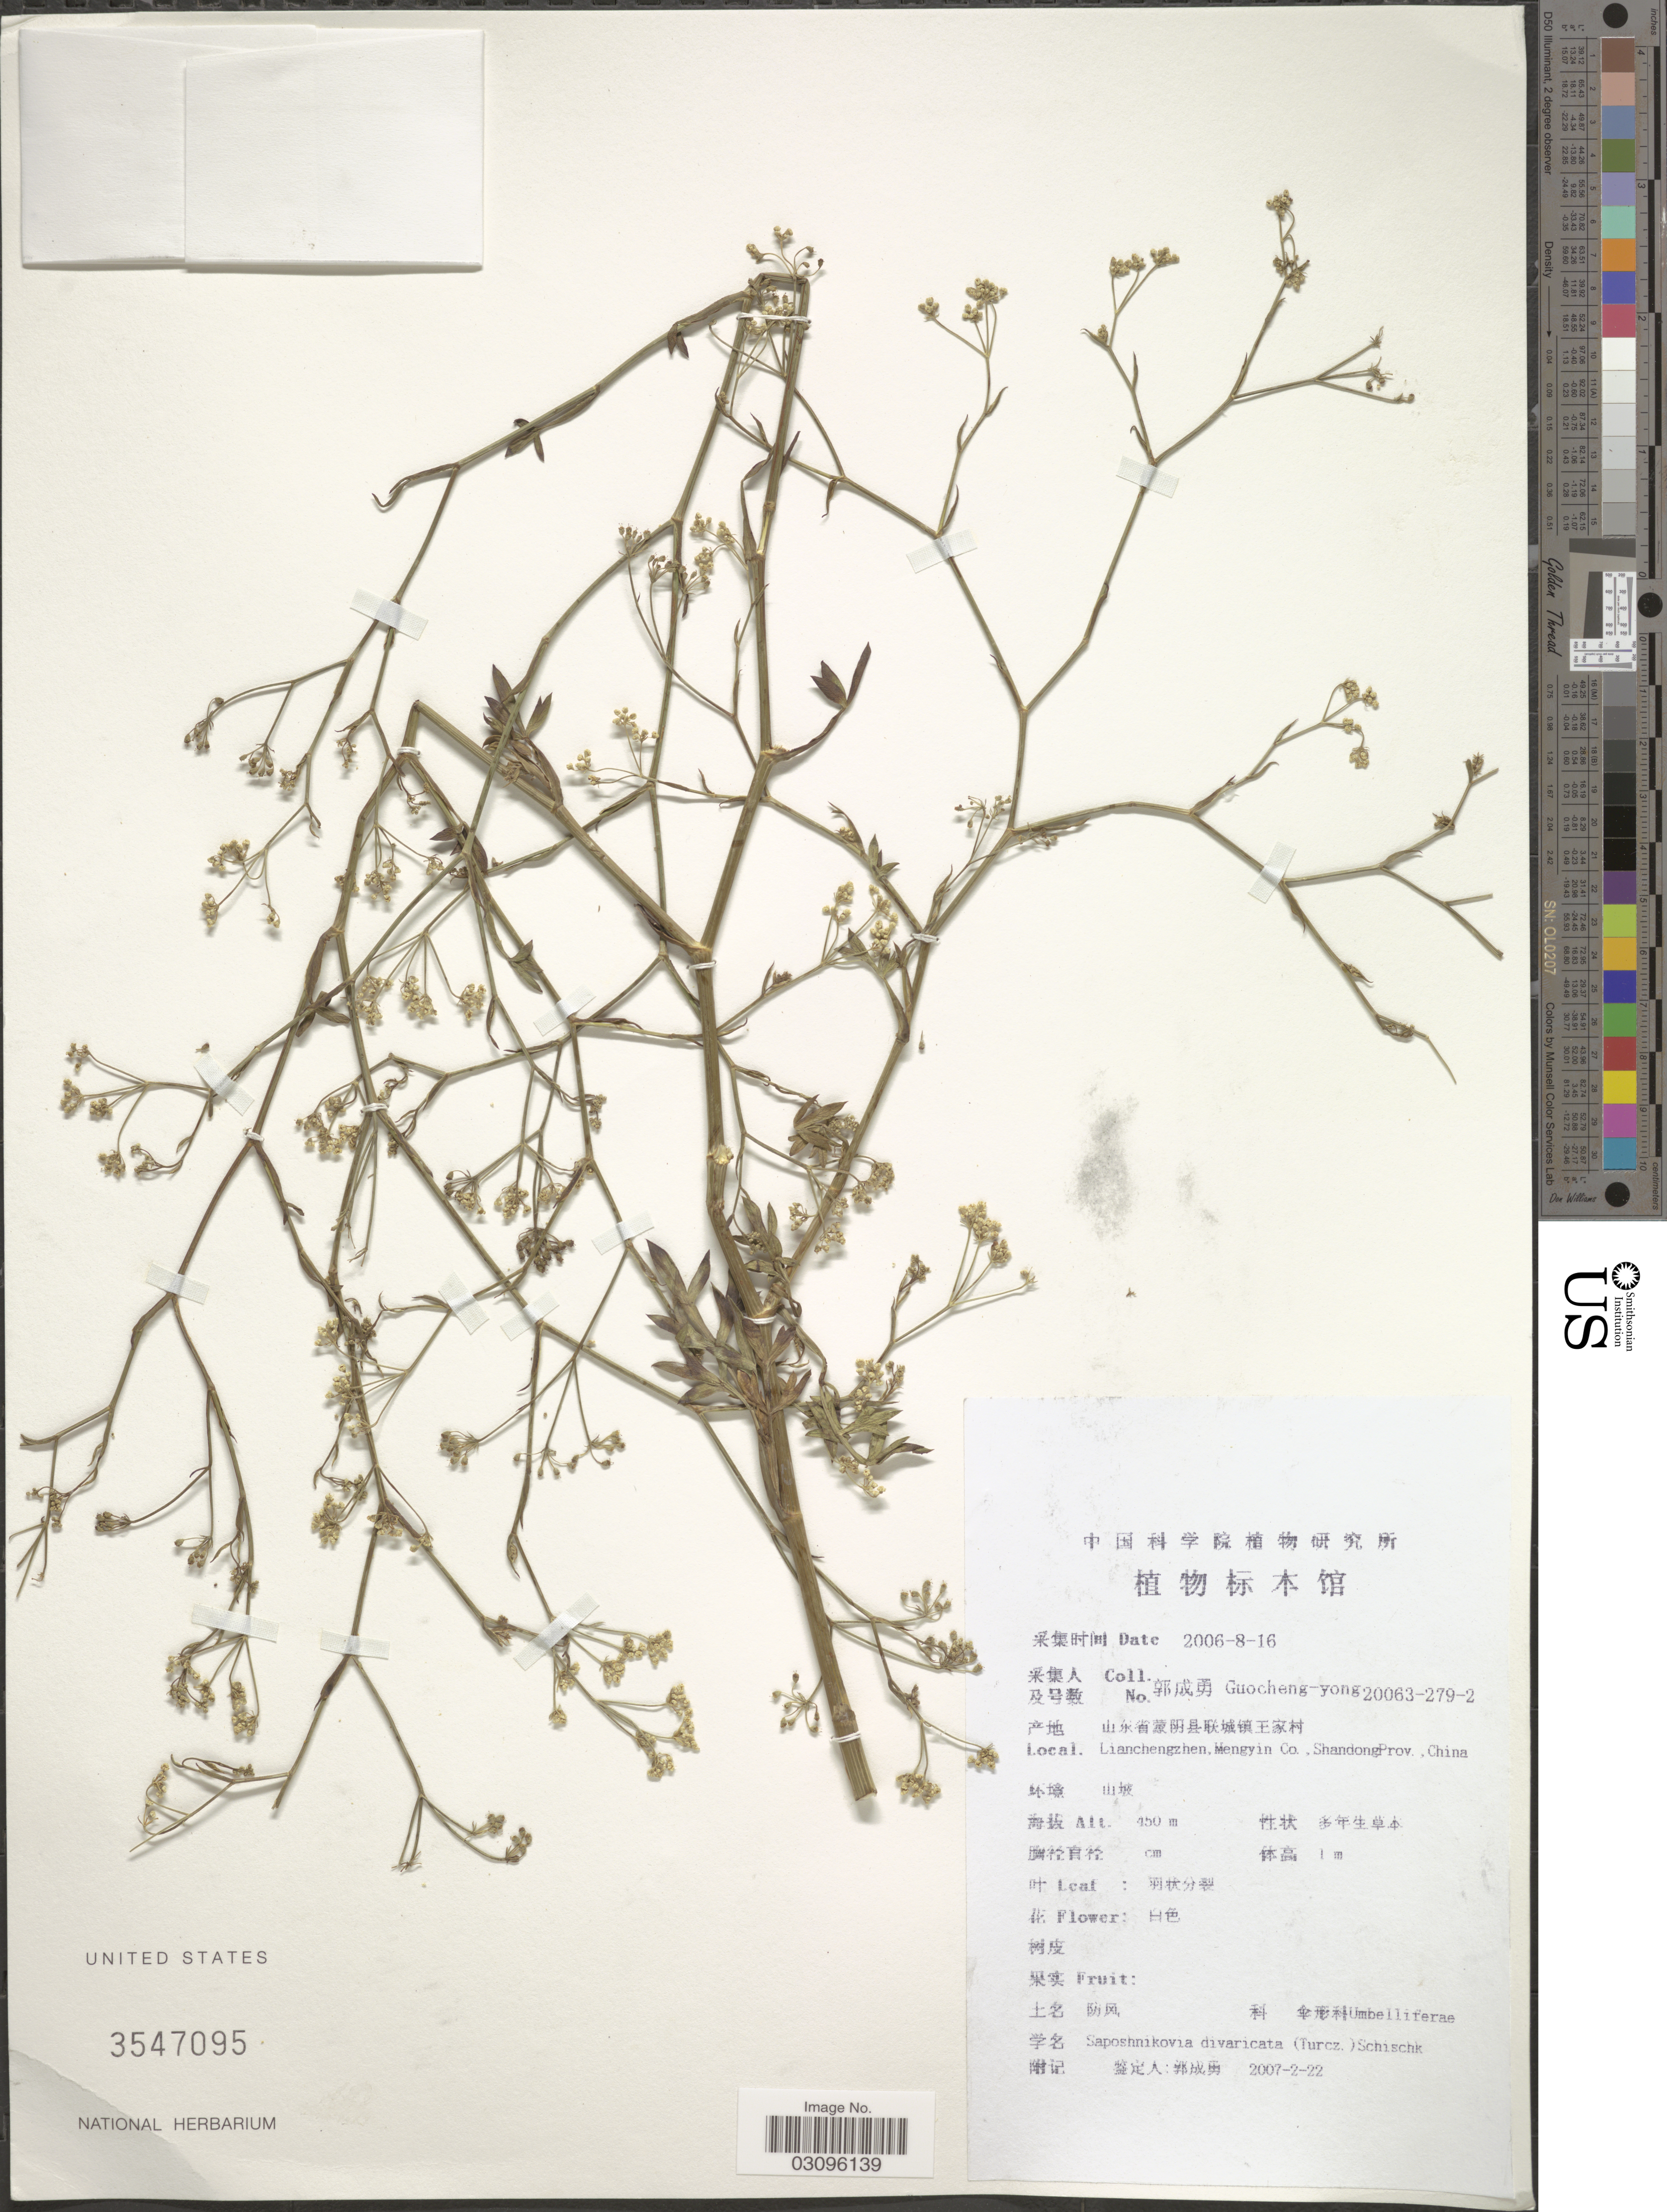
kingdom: Plantae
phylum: Tracheophyta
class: Magnoliopsida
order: Apiales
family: Apiaceae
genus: Saposhnikovia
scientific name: Saposhnikovia divaricata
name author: (Turcz.) Schischk.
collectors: Goucheng-yong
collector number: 20063-279-2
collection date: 2006-08-16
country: China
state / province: Shandong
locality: Lianchengzhen, Mengyin Co.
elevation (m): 450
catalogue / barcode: US 3547095